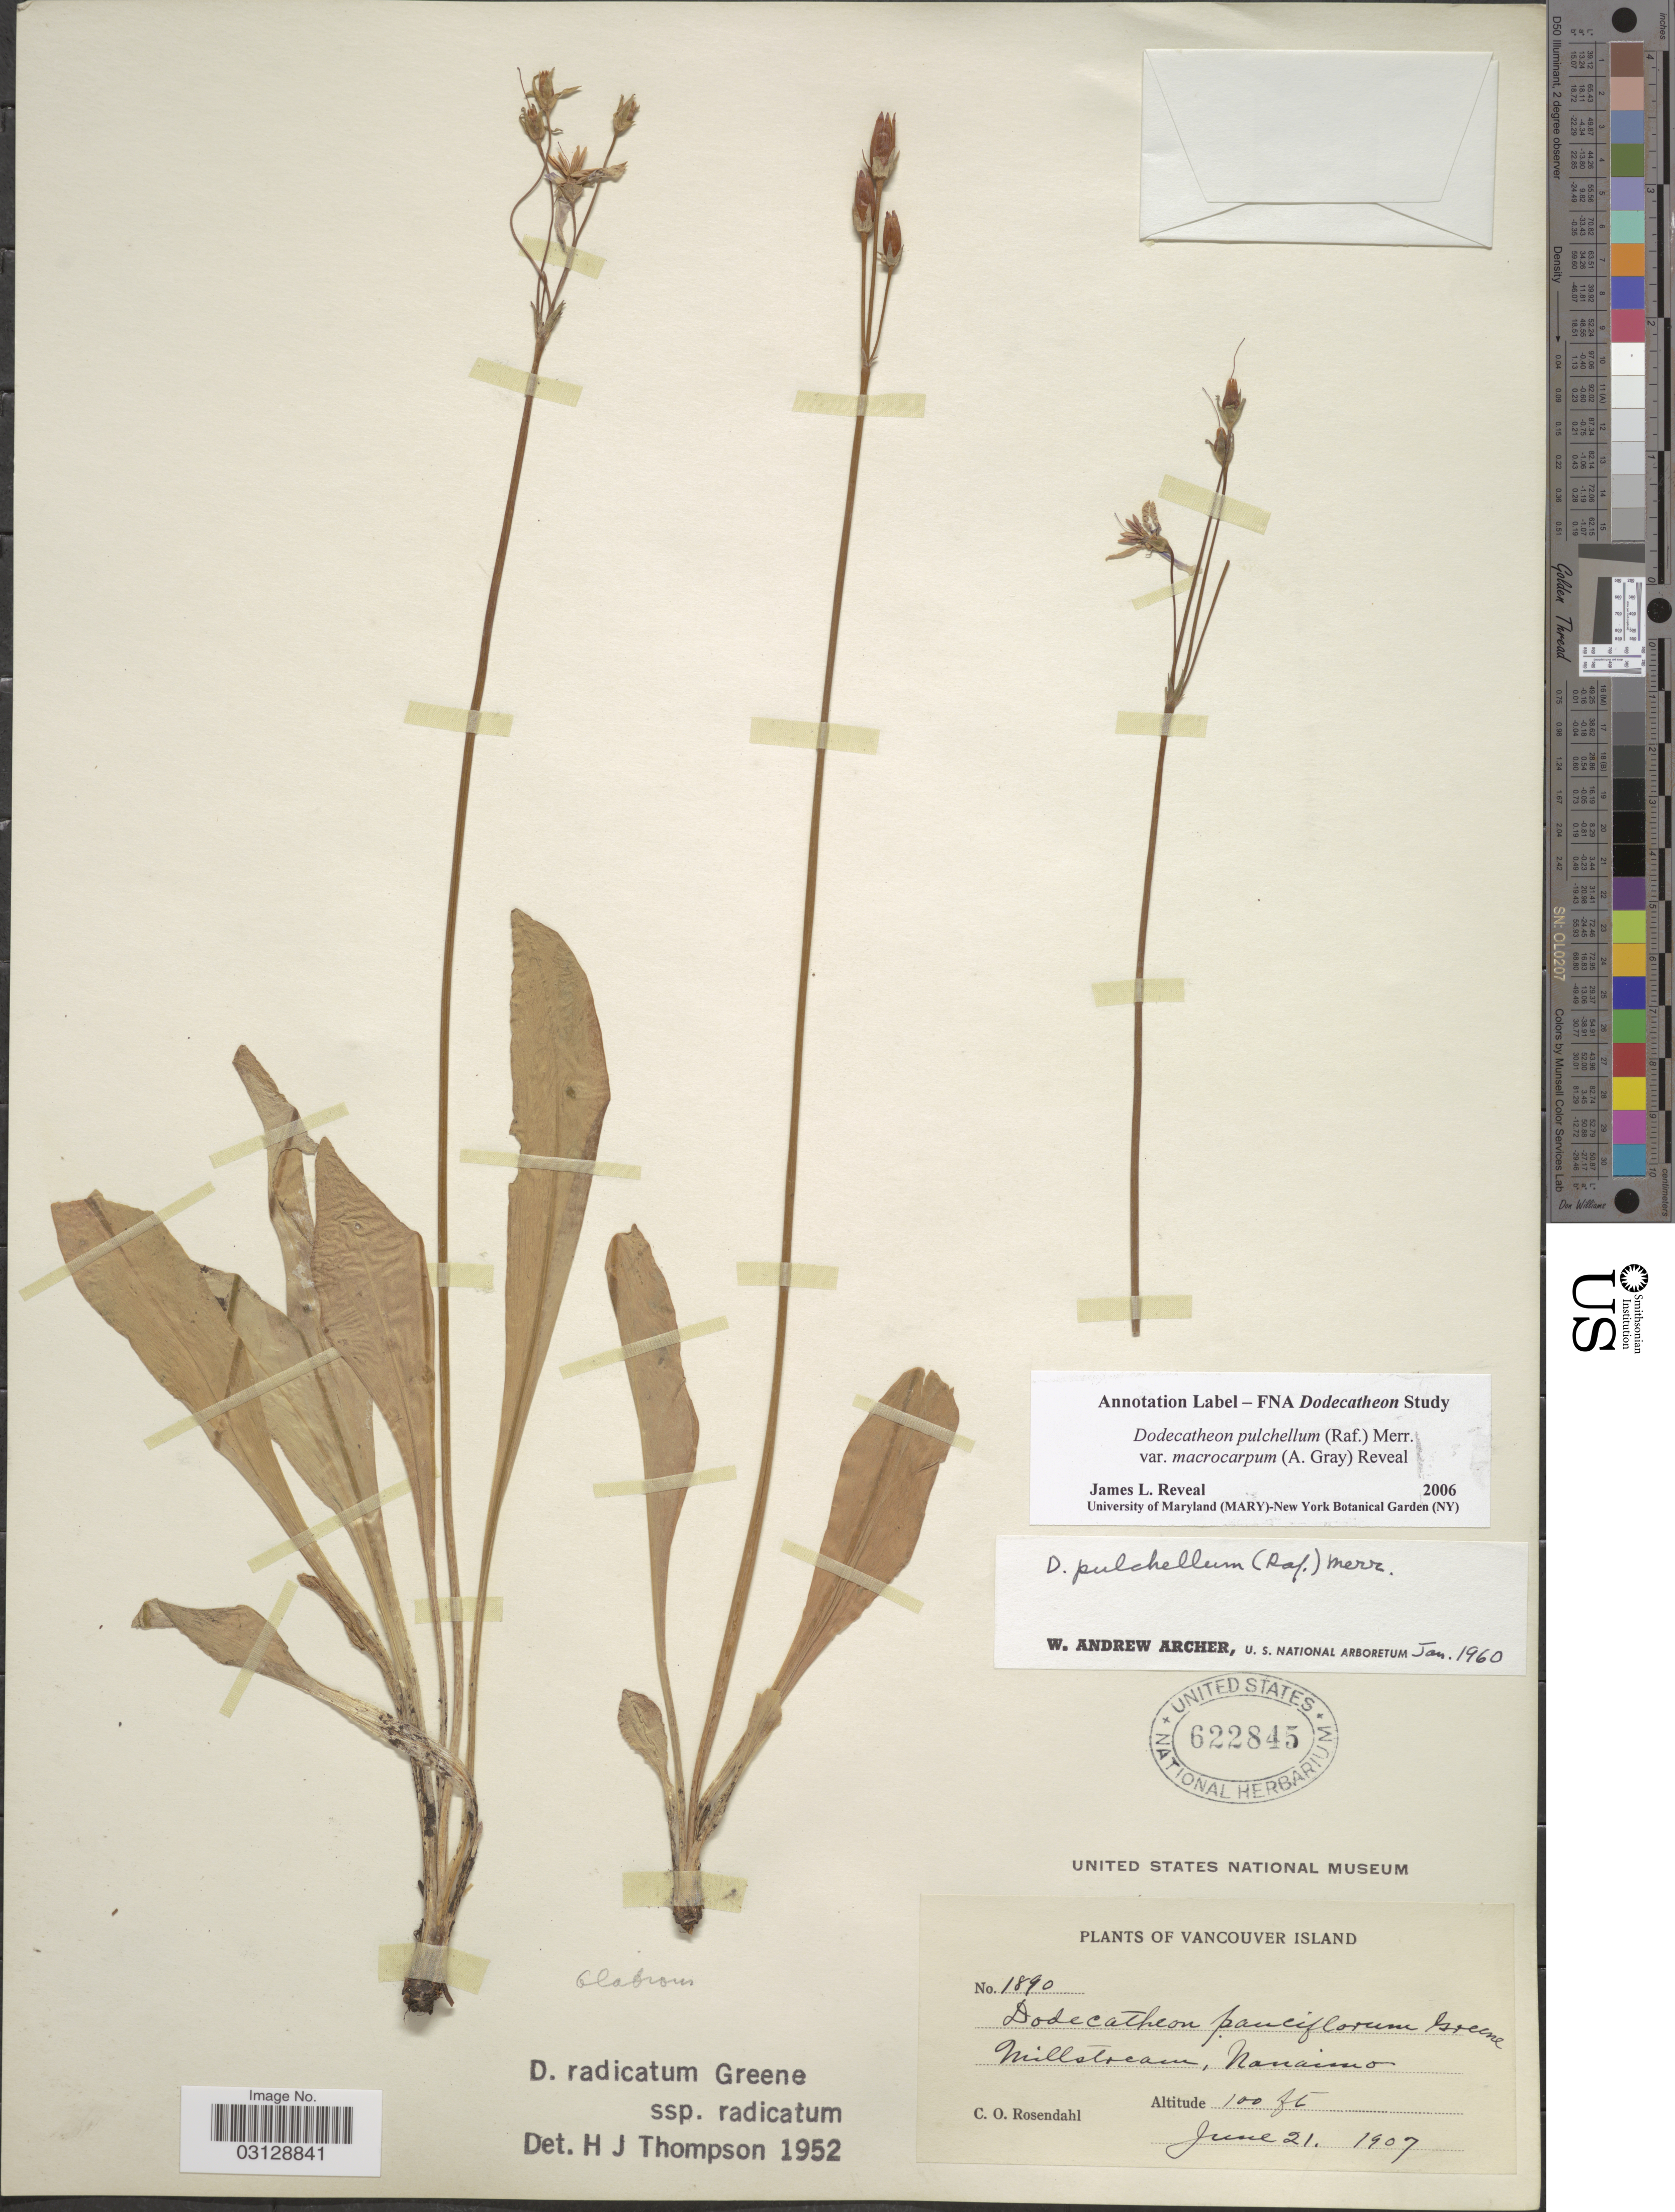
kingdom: Plantae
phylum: Tracheophyta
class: Magnoliopsida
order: Ericales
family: Primulaceae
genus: Dodecatheon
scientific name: Dodecatheon pulchellum var. macrocarpum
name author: (A. Gray) Reveal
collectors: C. O. Rosendahl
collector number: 1890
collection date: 1907-06-21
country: Canada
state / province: British Columbia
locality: Vancouver Island. Millstream, Nanaimo.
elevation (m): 30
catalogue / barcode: US 622845